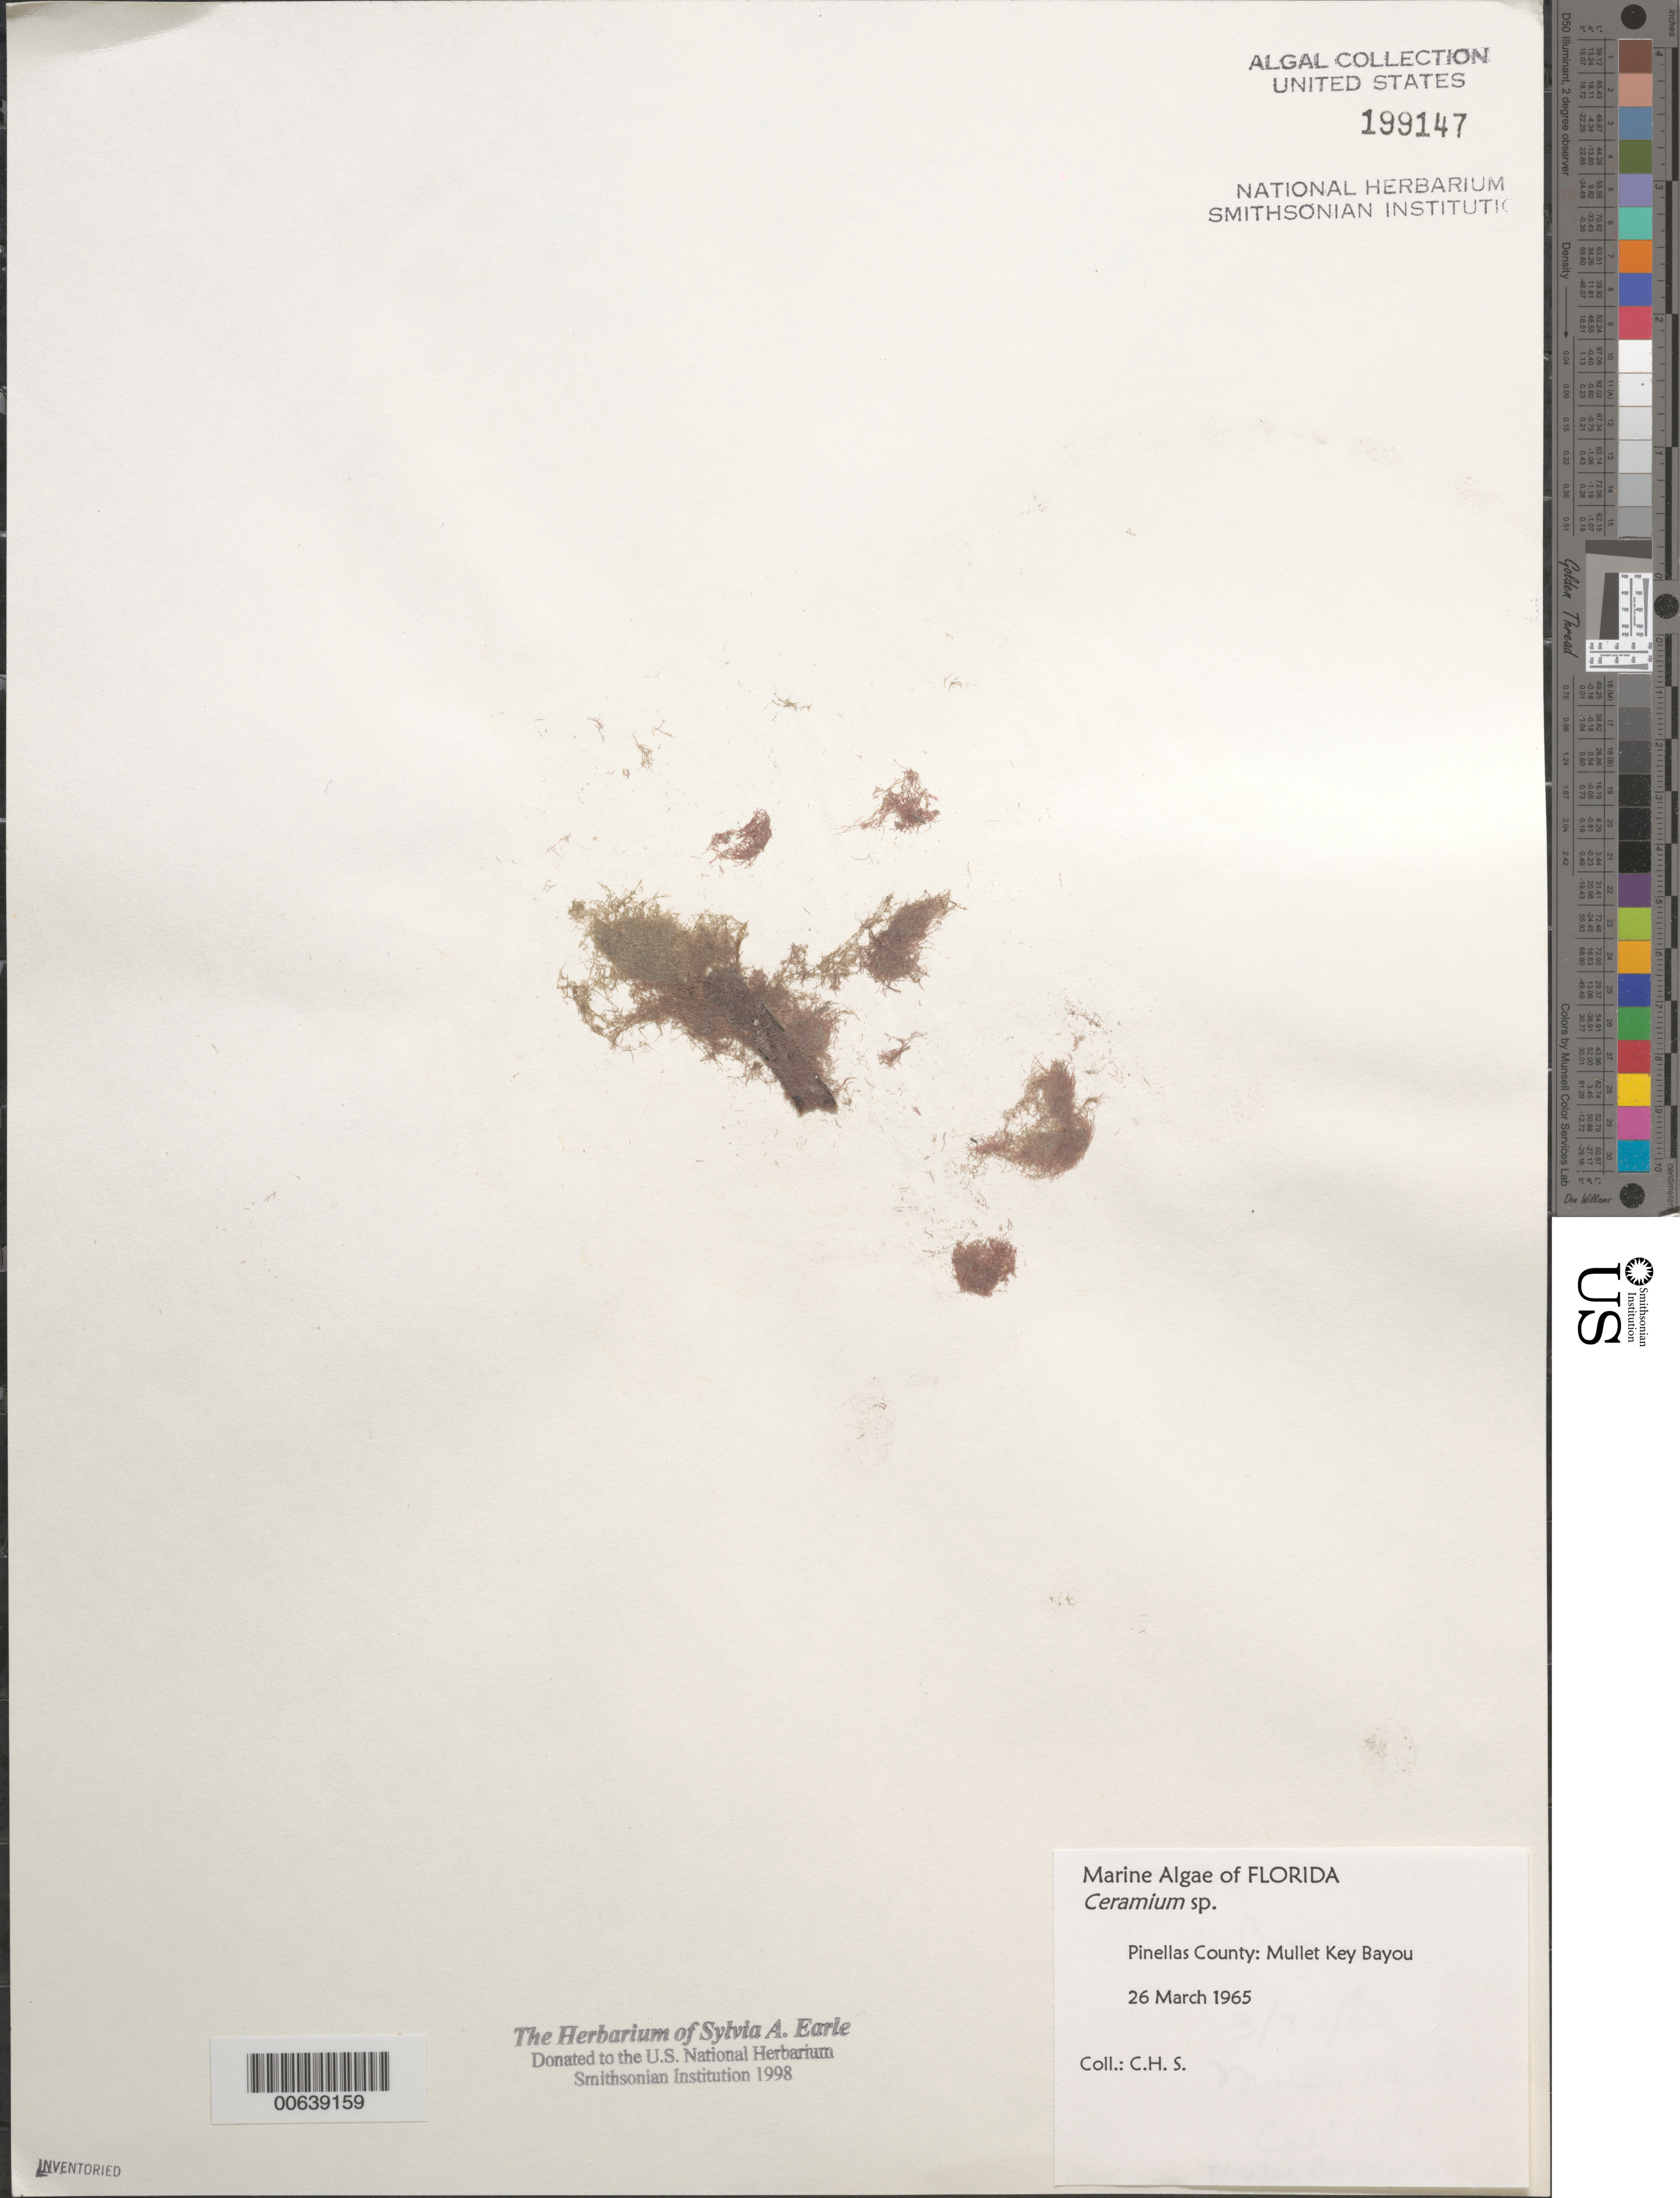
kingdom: Plantae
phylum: Rhodophyta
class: Florideophyceae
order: Ceramiales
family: Ceramiaceae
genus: Ceramium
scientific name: Ceramium sp.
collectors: C. S.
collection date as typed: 26 Mar 1965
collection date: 1965-03-26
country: United States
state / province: Florida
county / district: Pinellas County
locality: Mullet Key Bayou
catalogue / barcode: US 199147